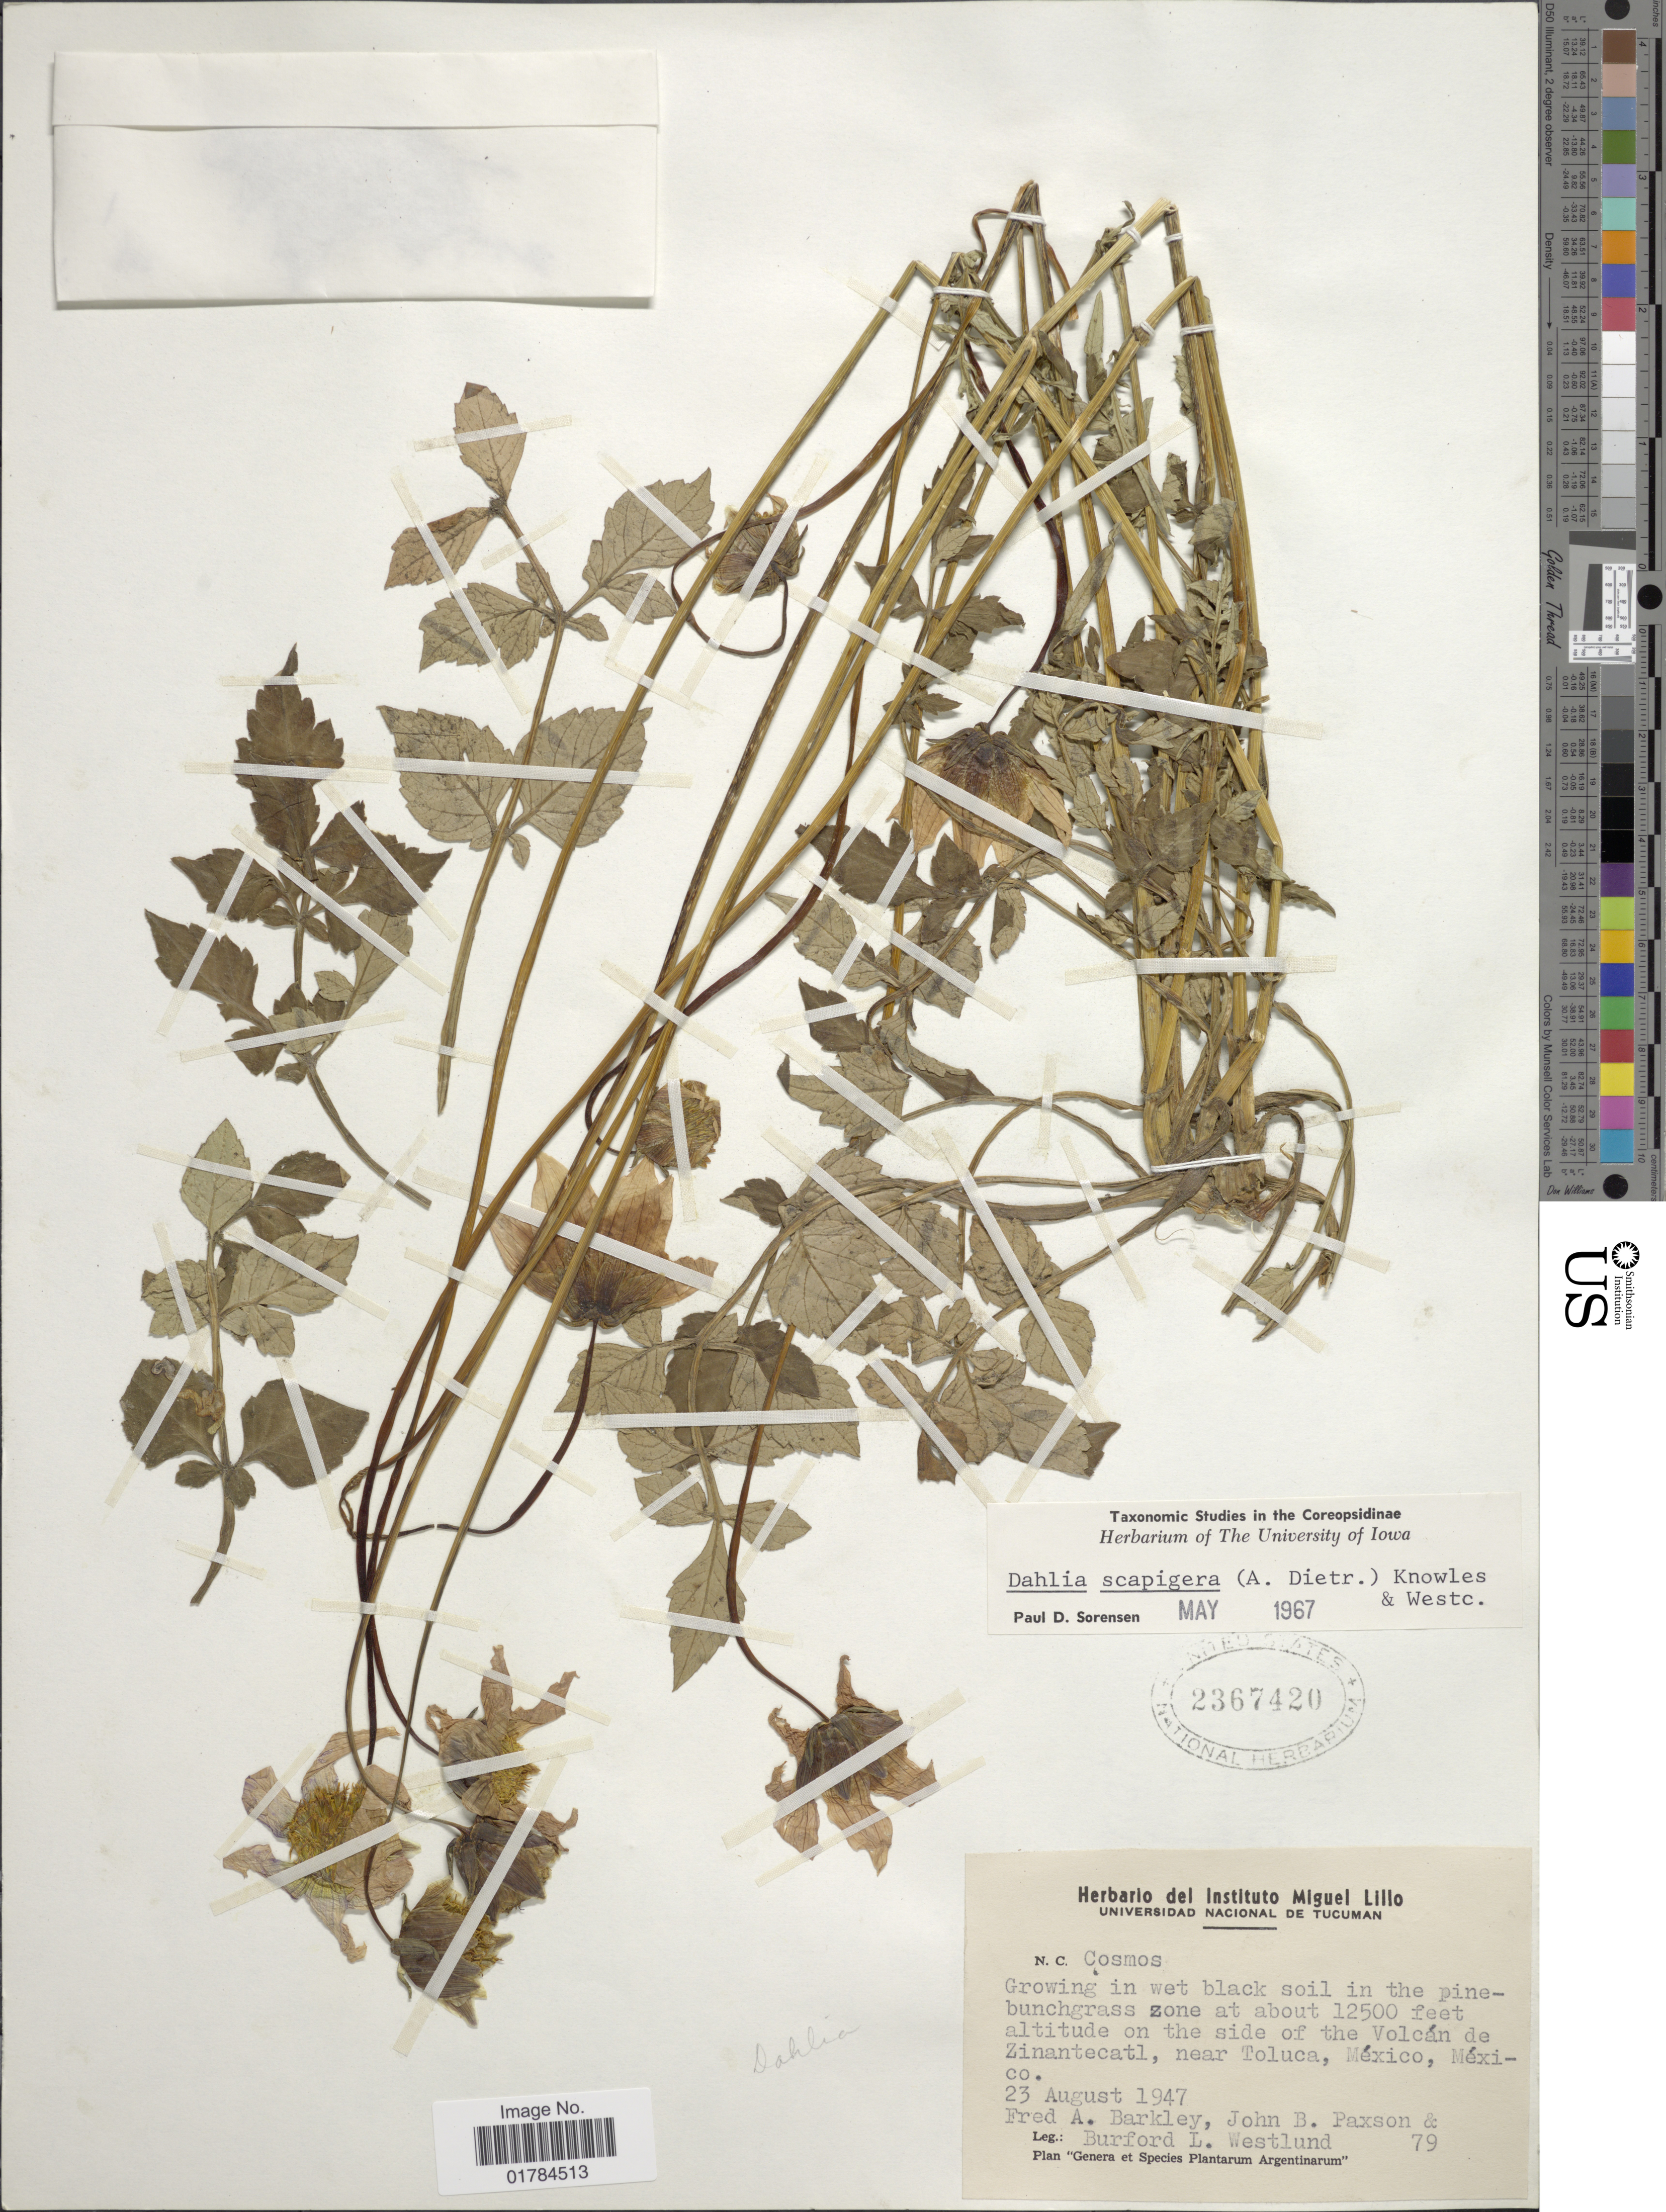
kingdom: Plantae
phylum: Tracheophyta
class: Magnoliopsida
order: Asterales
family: Asteraceae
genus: Dahlia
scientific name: Dahlia scapigera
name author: Knowles & Westc.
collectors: F. A. Barkley, J. B. Paxson & B. Westlund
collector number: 79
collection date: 1947-08-23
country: Mexico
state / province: México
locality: On the side of the VVolcan de Zinantecatl, near Toluca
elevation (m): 3810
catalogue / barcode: US 2367420